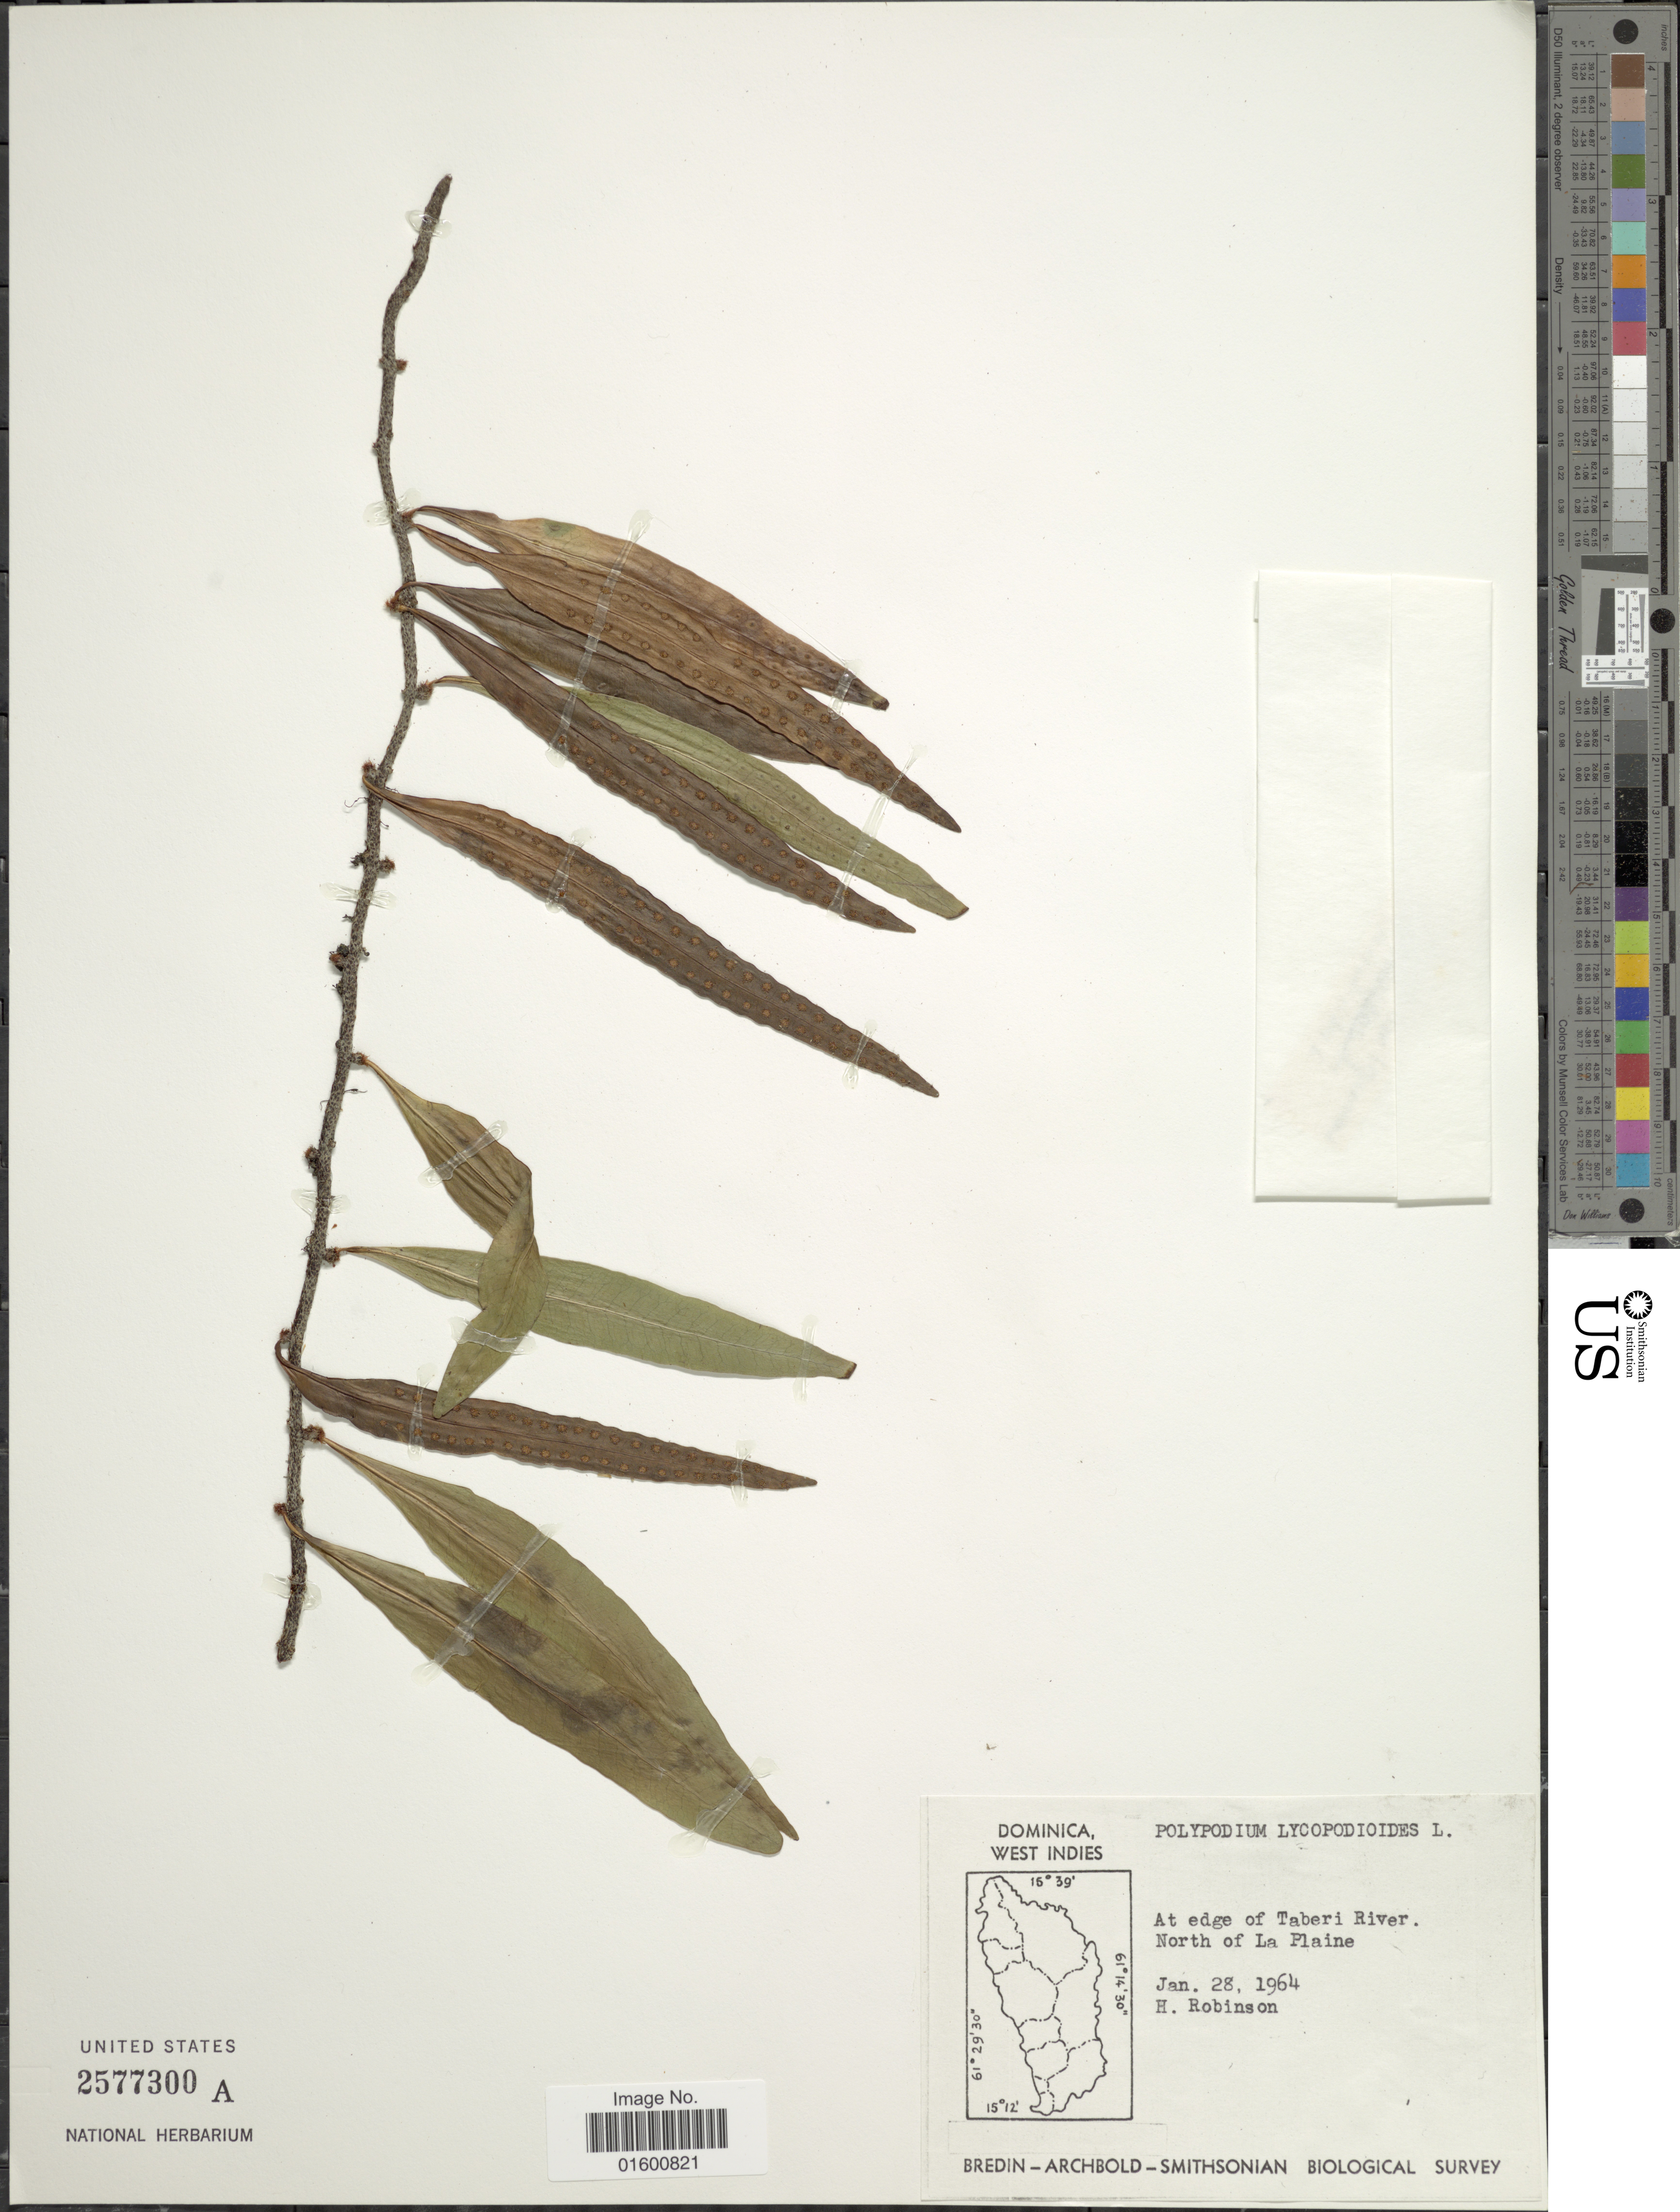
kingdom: Plantae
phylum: Tracheophyta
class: Polypodiopsida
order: Polypodiales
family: Polypodiaceae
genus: Microgramma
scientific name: Microgramma lycopodioides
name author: (L.) Copel.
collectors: H. Robinson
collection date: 1964-01-28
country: Dominica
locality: Dominica, West Indies, at edge of Taberi River, North of La Plaine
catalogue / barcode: US 2577300A